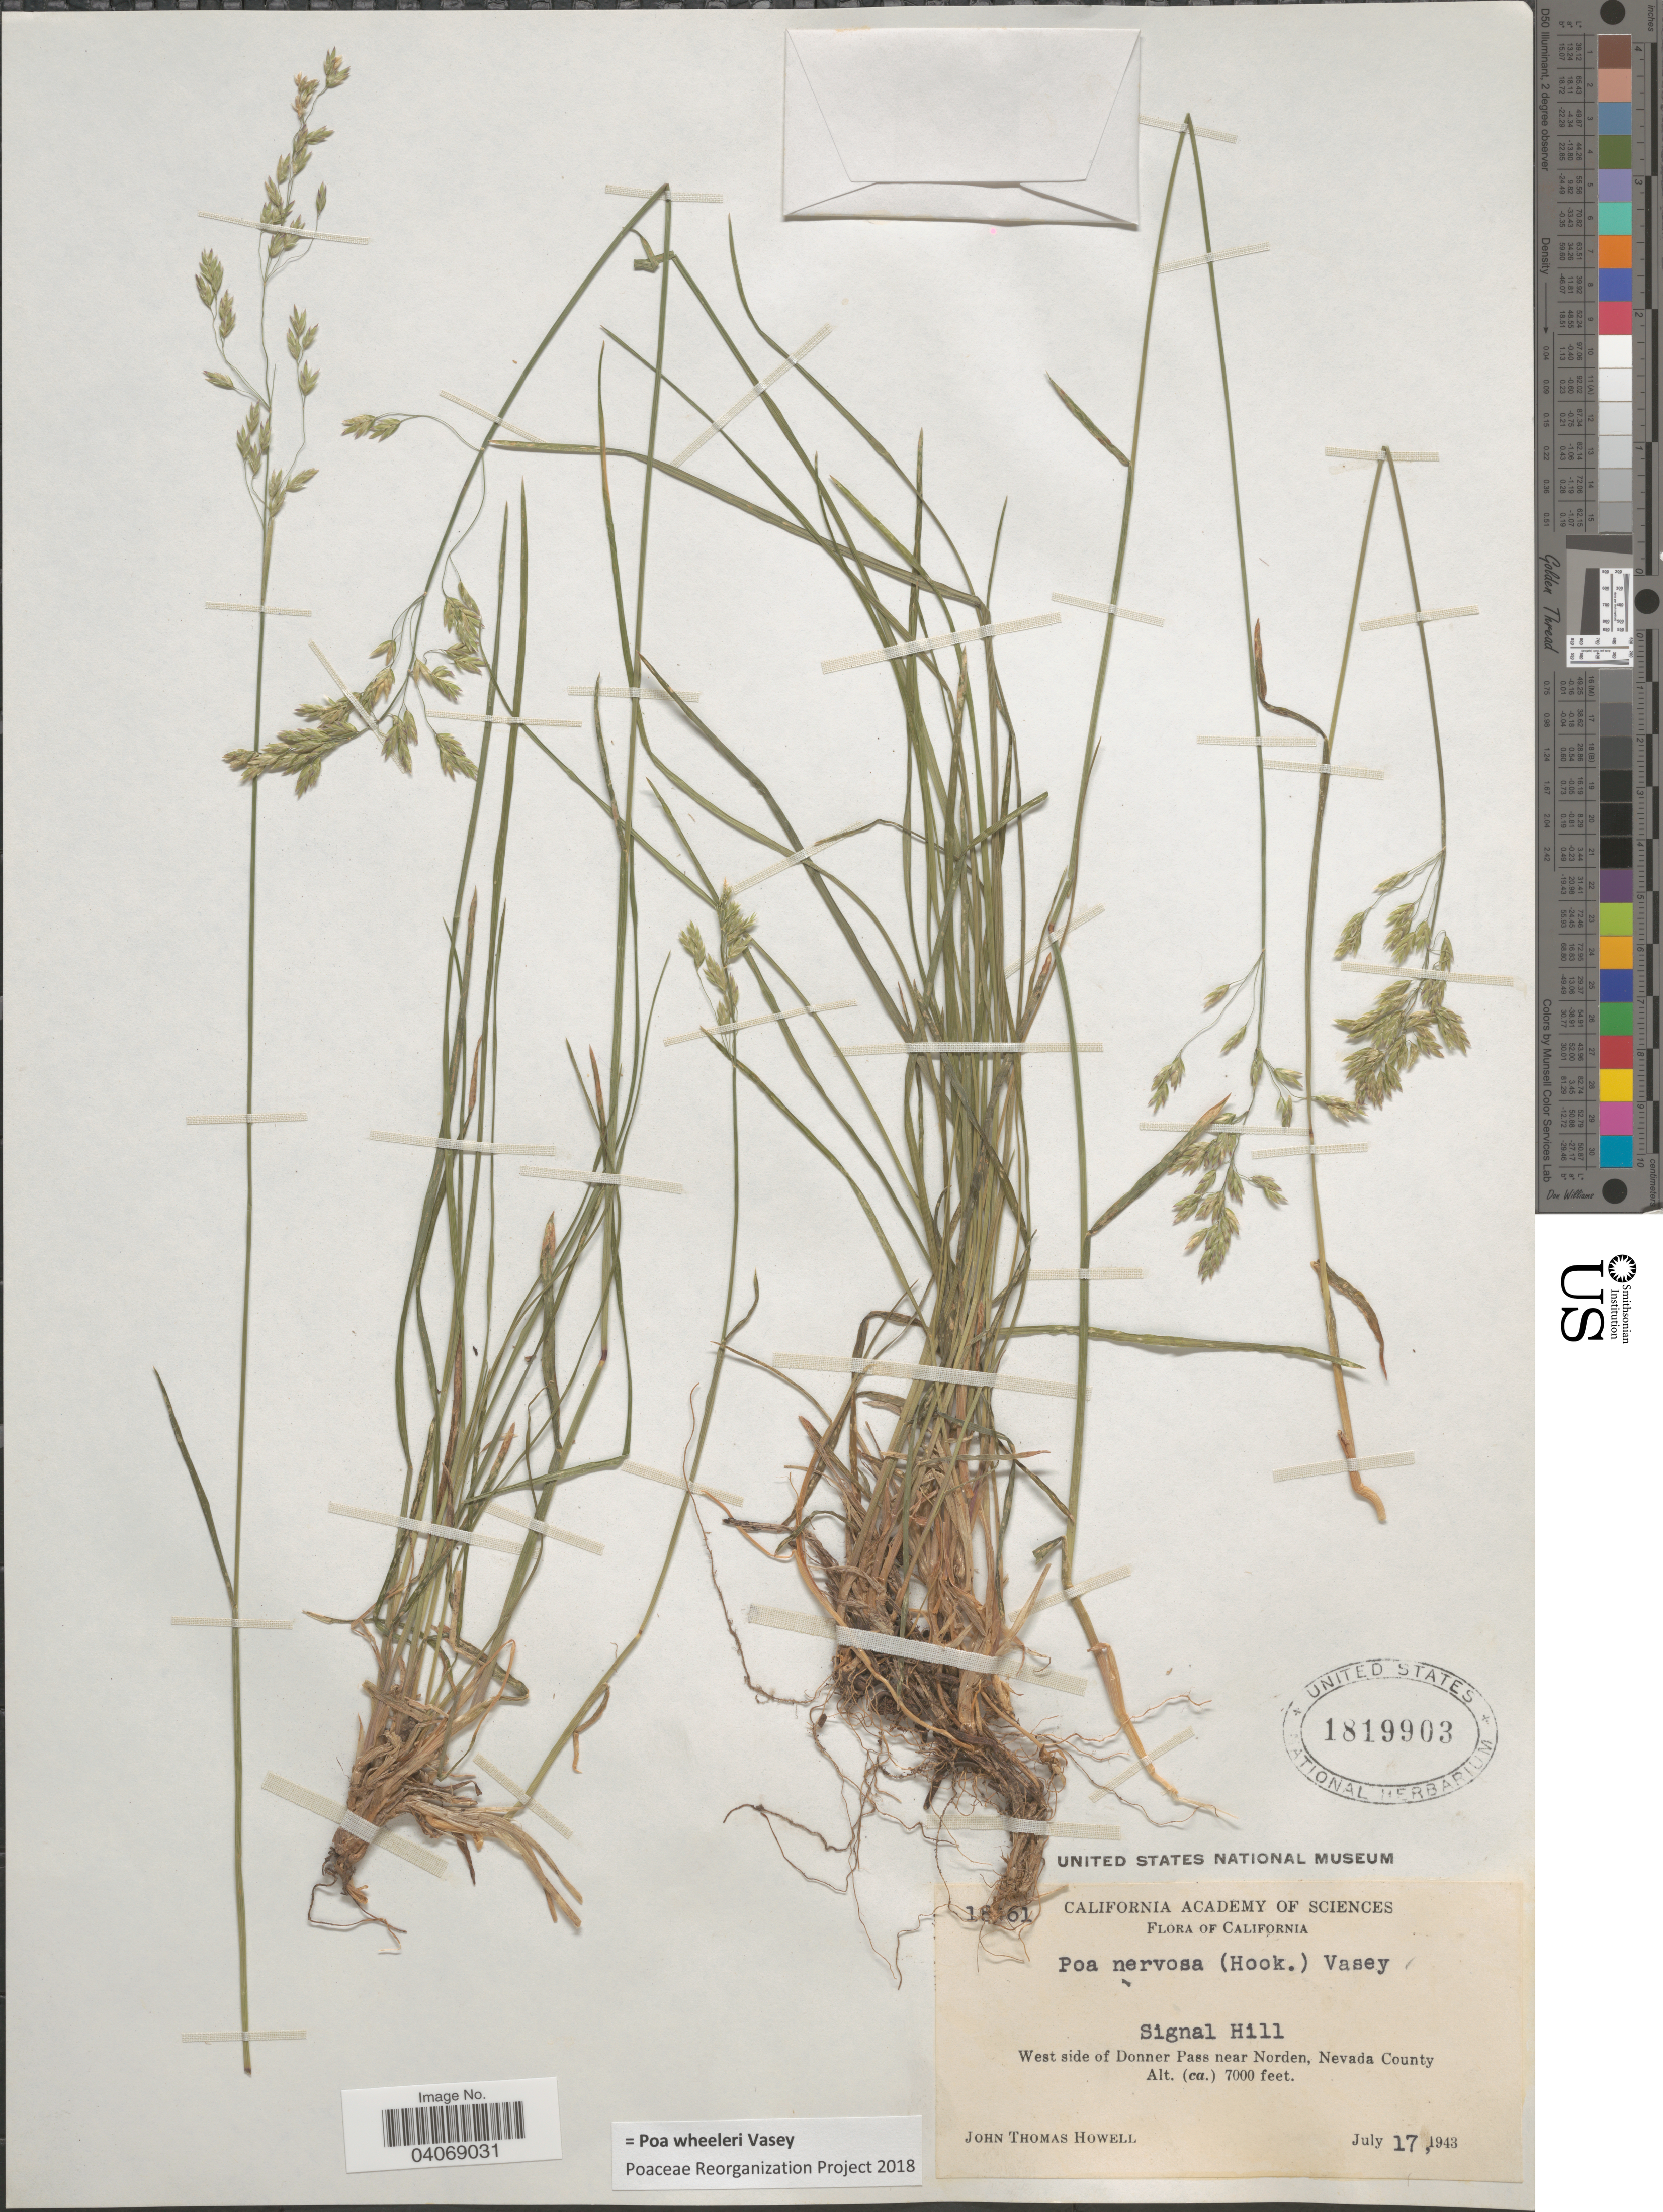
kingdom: Plantae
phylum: Tracheophyta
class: Liliopsida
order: Poales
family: Poaceae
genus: Poa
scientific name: Poa wheeleri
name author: Vasey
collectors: J. T. Howell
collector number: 18161*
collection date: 1943-07-17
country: United States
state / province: Nevada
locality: Signal Hill. West side of Donner Pass near Norden, Nevada County.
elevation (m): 2134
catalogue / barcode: US 1819903